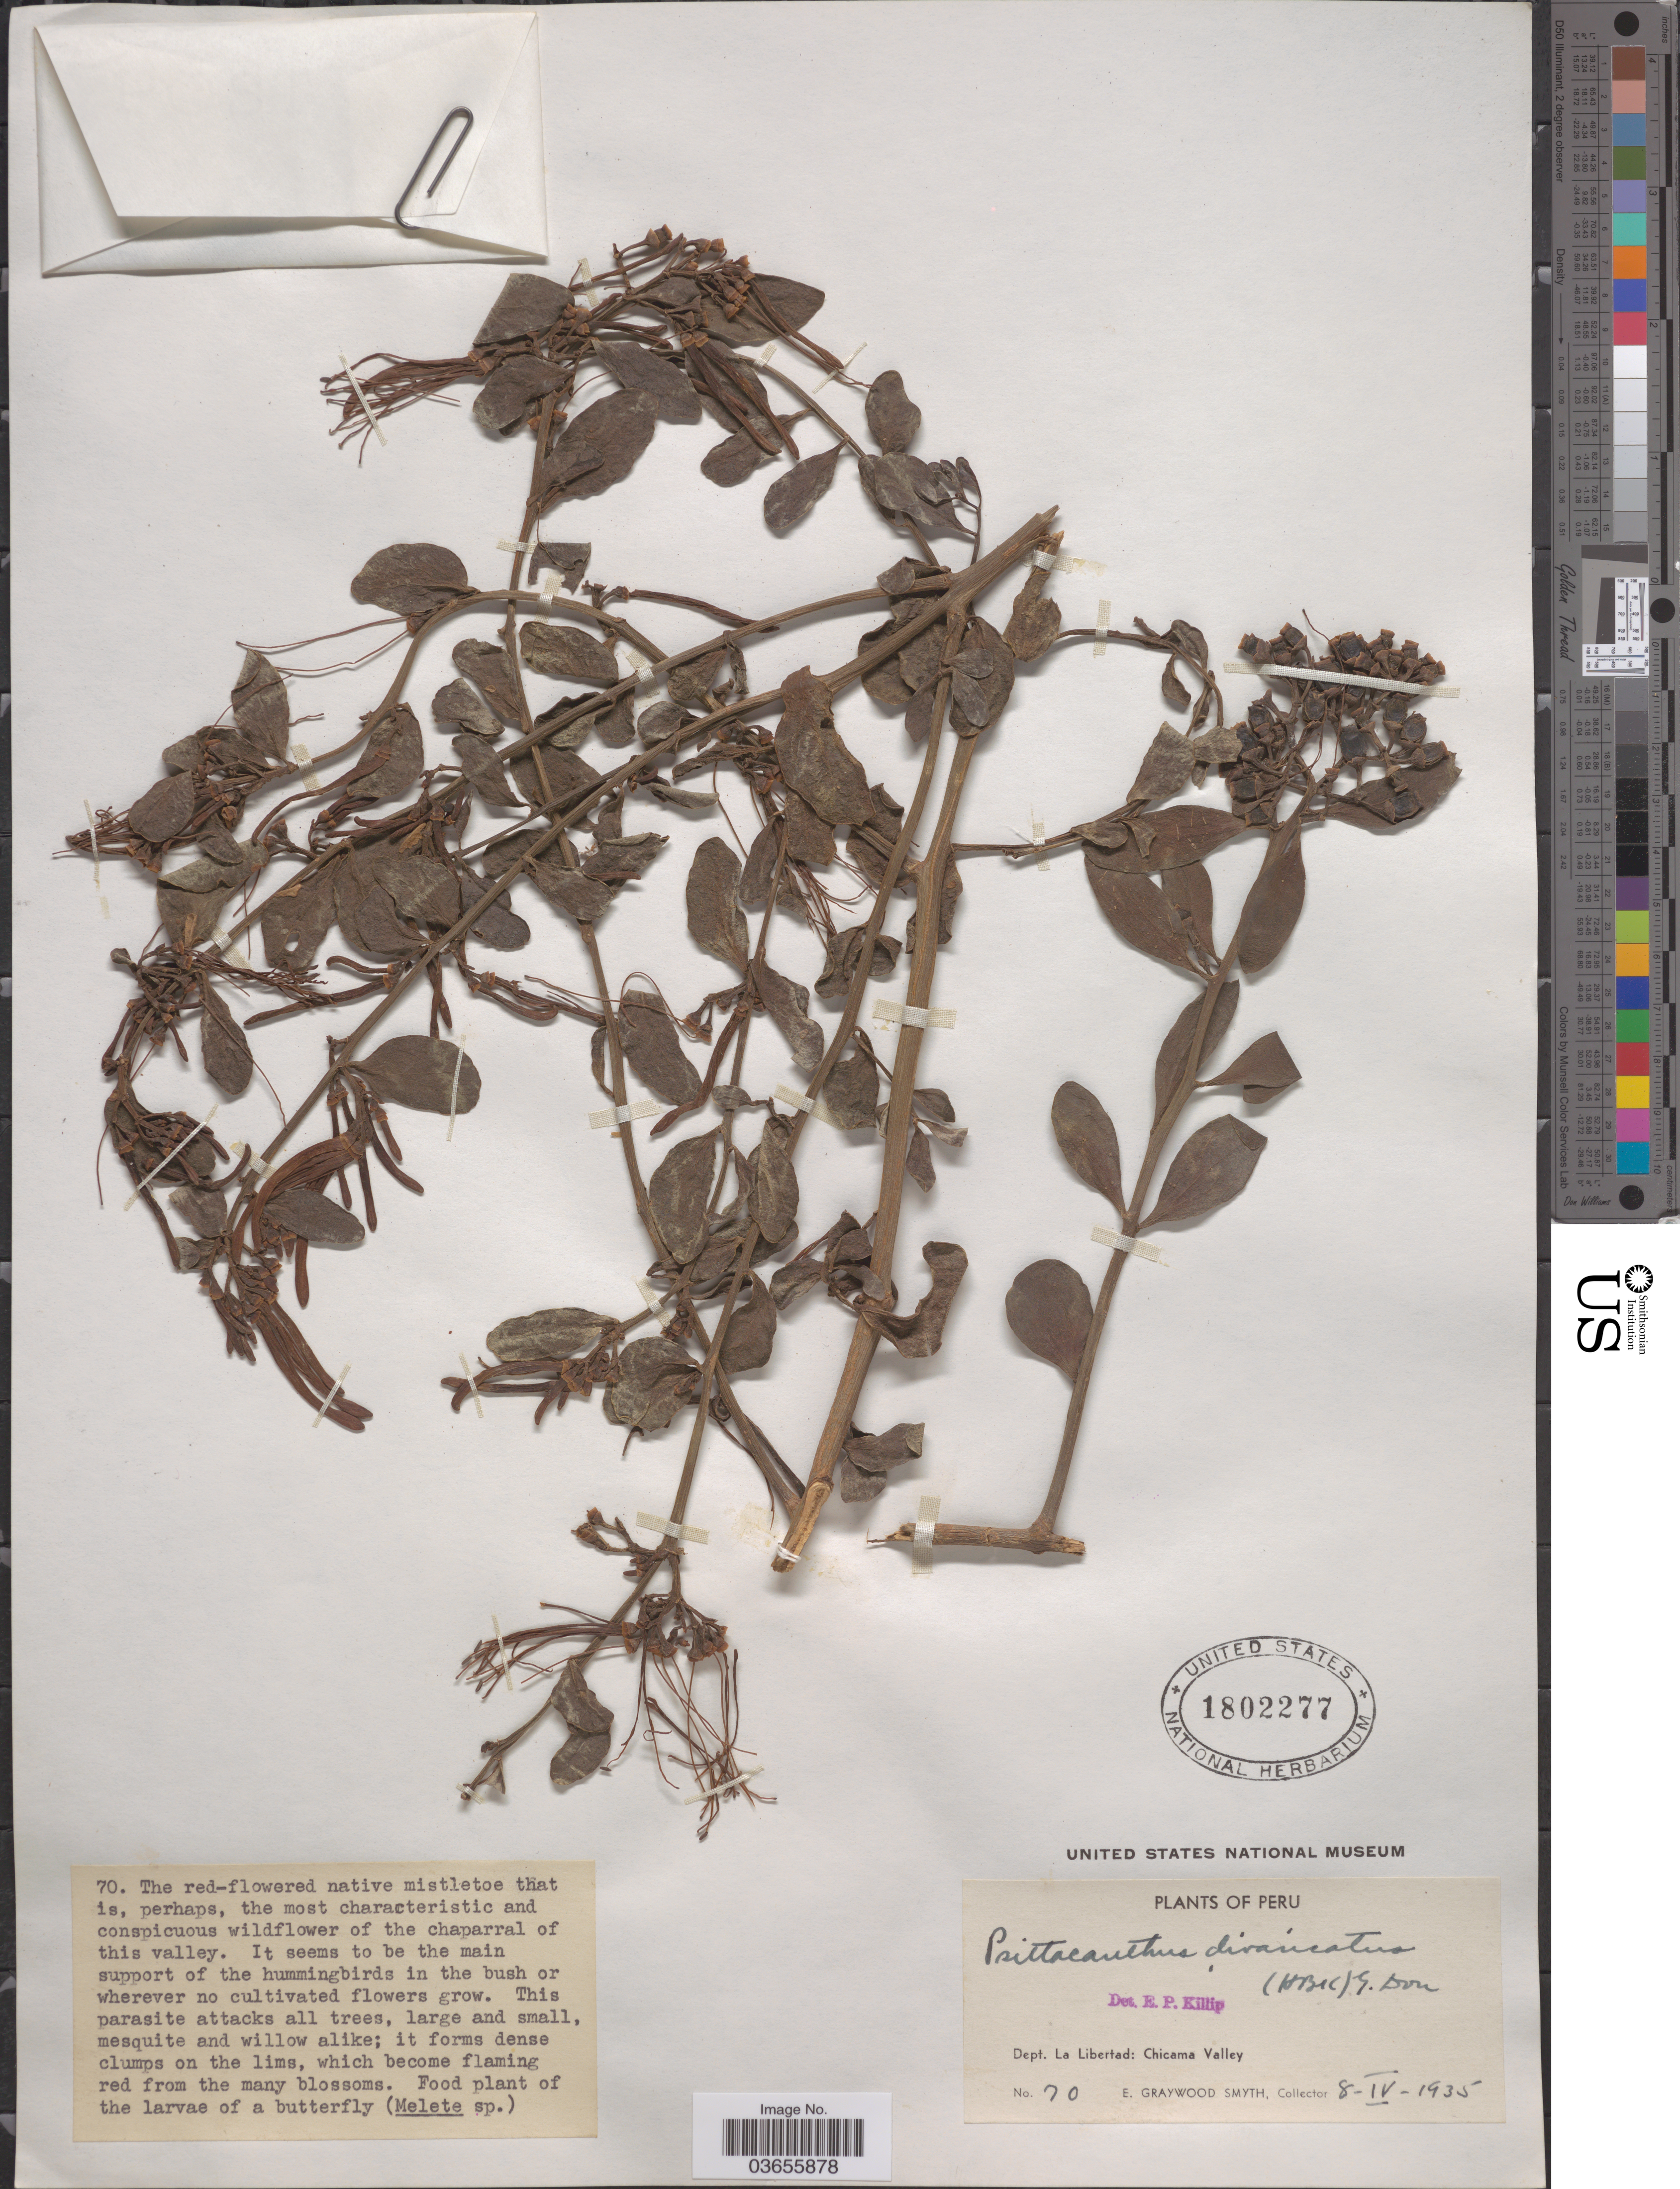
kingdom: Plantae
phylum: Tracheophyta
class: Magnoliopsida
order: Santalales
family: Loranthaceae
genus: Psittacanthus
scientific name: Psittacanthus divaricatus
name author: (Kunth) G. Don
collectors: E. G. Smyth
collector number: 70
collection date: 1935-04-08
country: Peru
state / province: La Libertad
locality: Dept. La Libertad: Chicama Valley.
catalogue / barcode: US 1802277